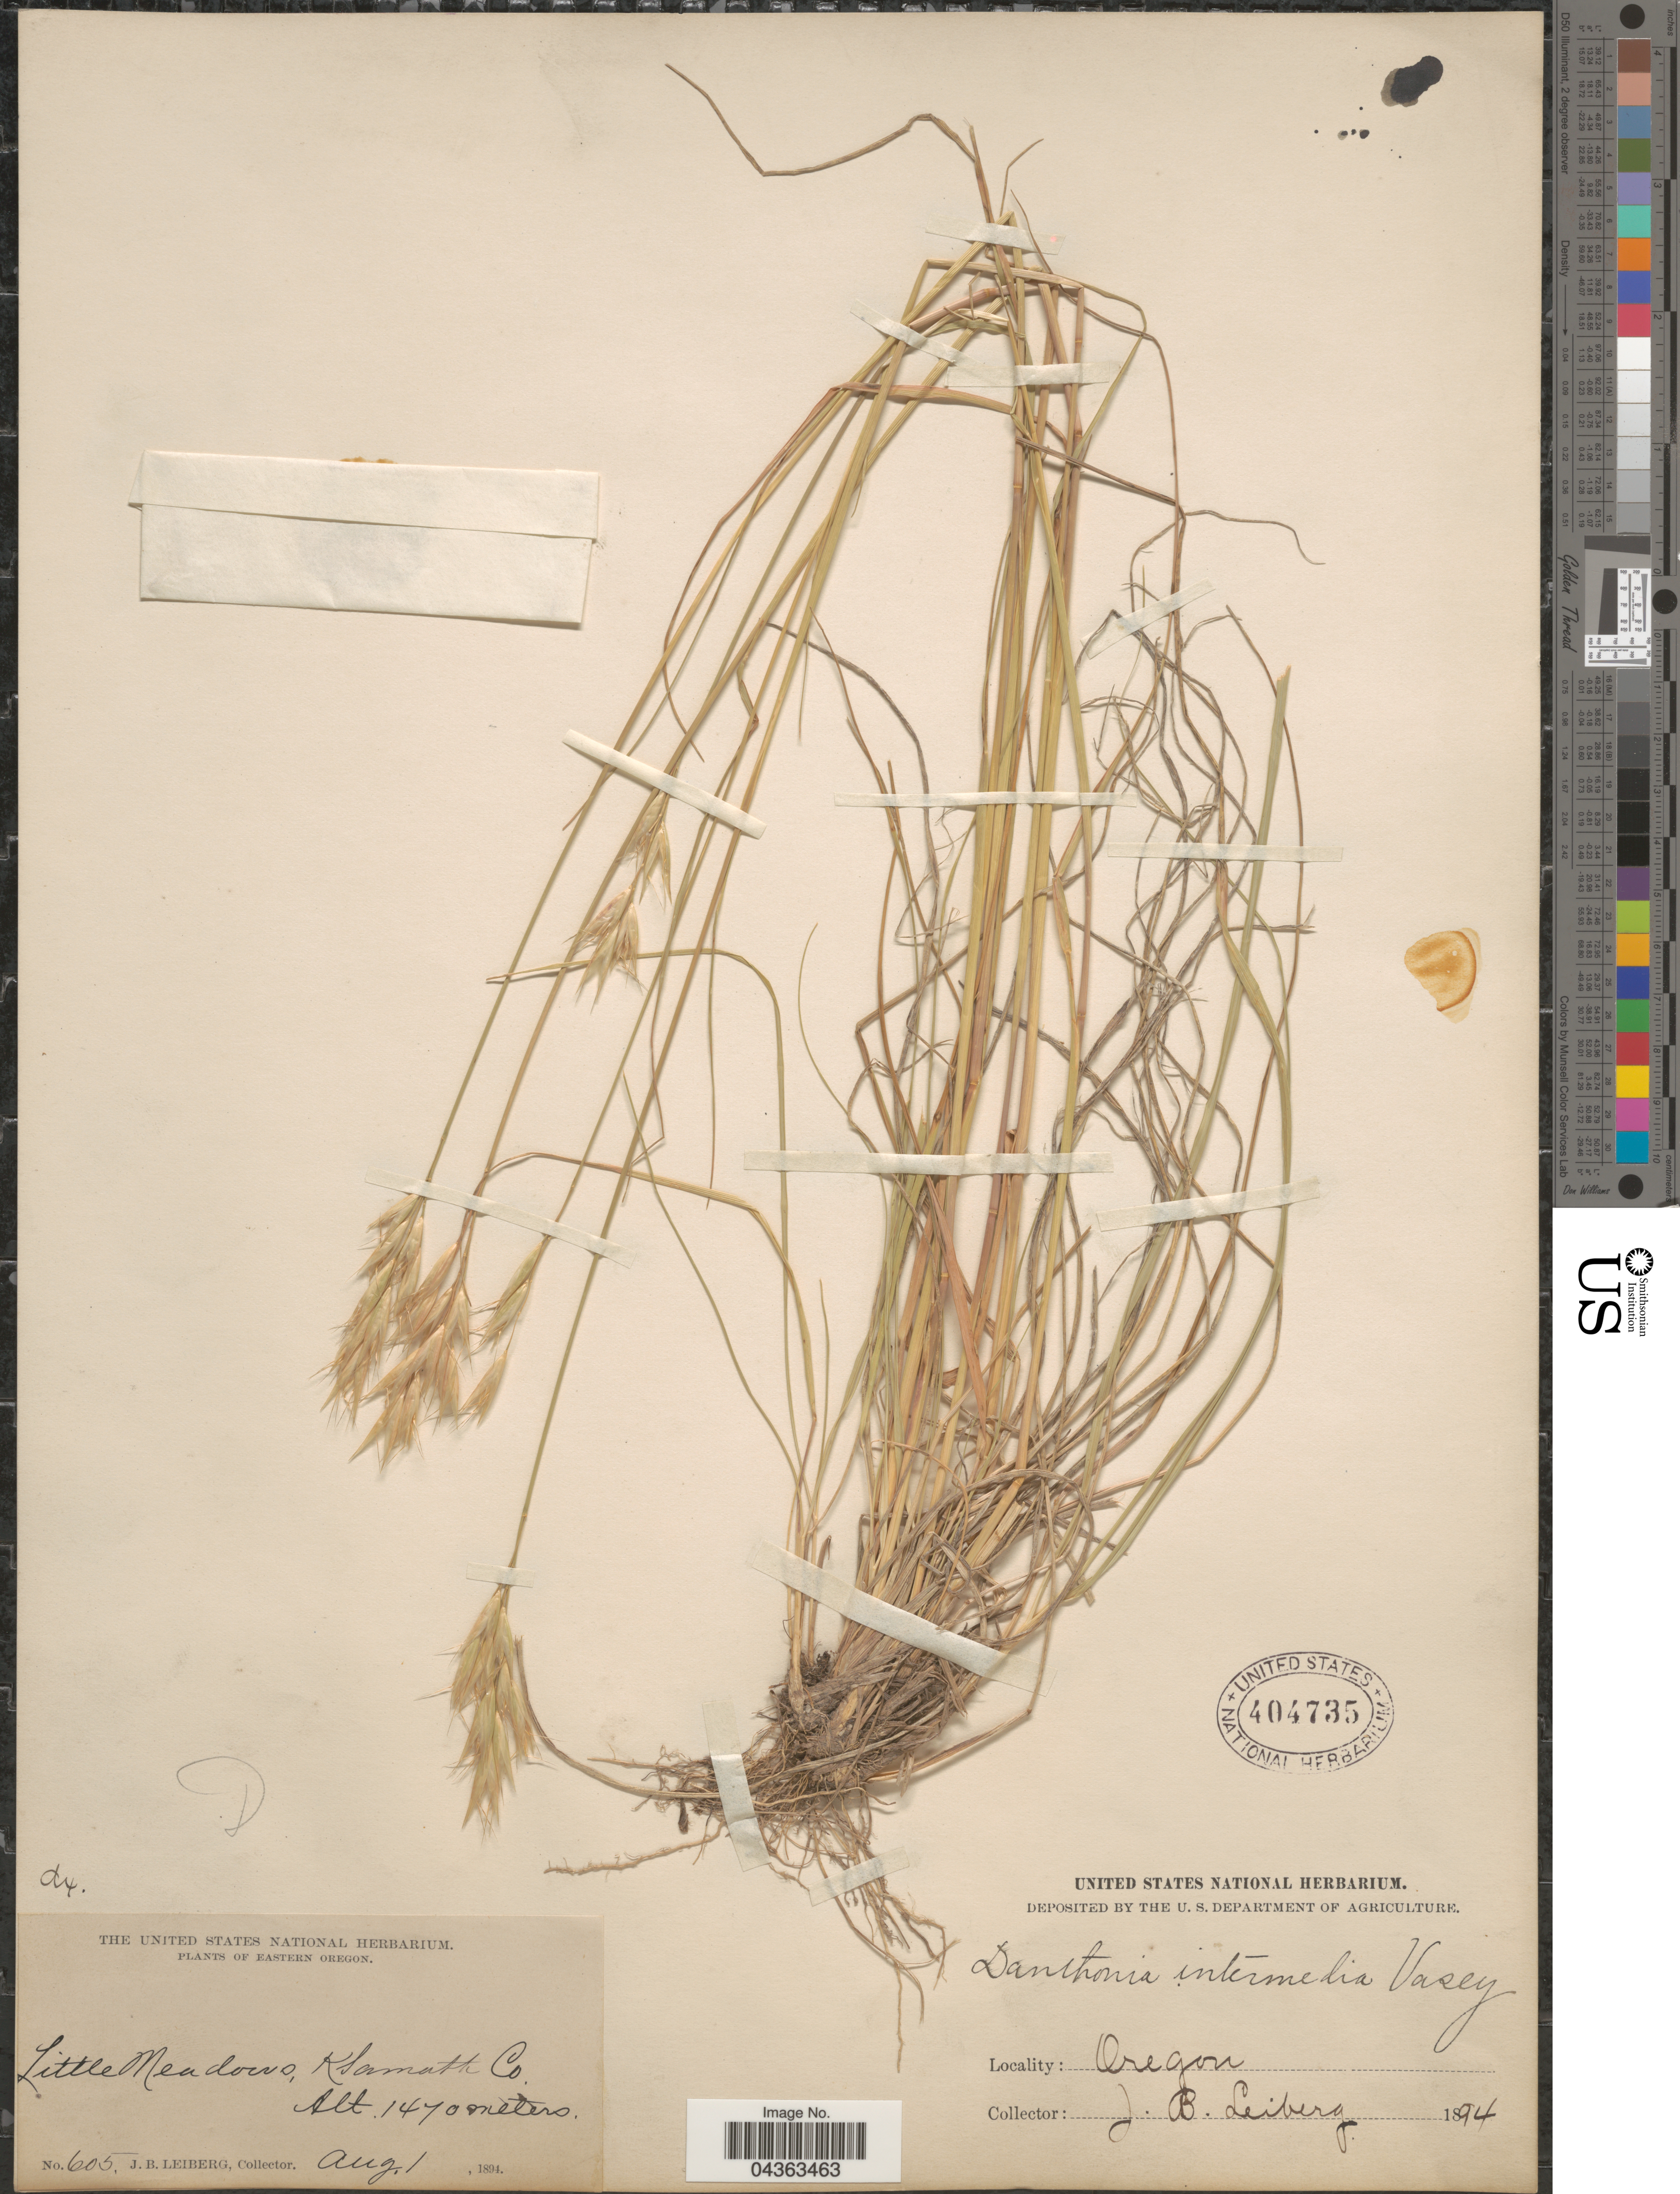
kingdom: Plantae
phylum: Tracheophyta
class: Liliopsida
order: Poales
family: Poaceae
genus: Danthonia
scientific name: Danthonia intermedia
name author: Vasey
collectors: J. B. Leiberg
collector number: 605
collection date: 1894-08-01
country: United States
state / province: Oregon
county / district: Klamath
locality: Eastern Oregon. Little Meadows, Klamath Co.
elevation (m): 1470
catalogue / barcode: US 404735